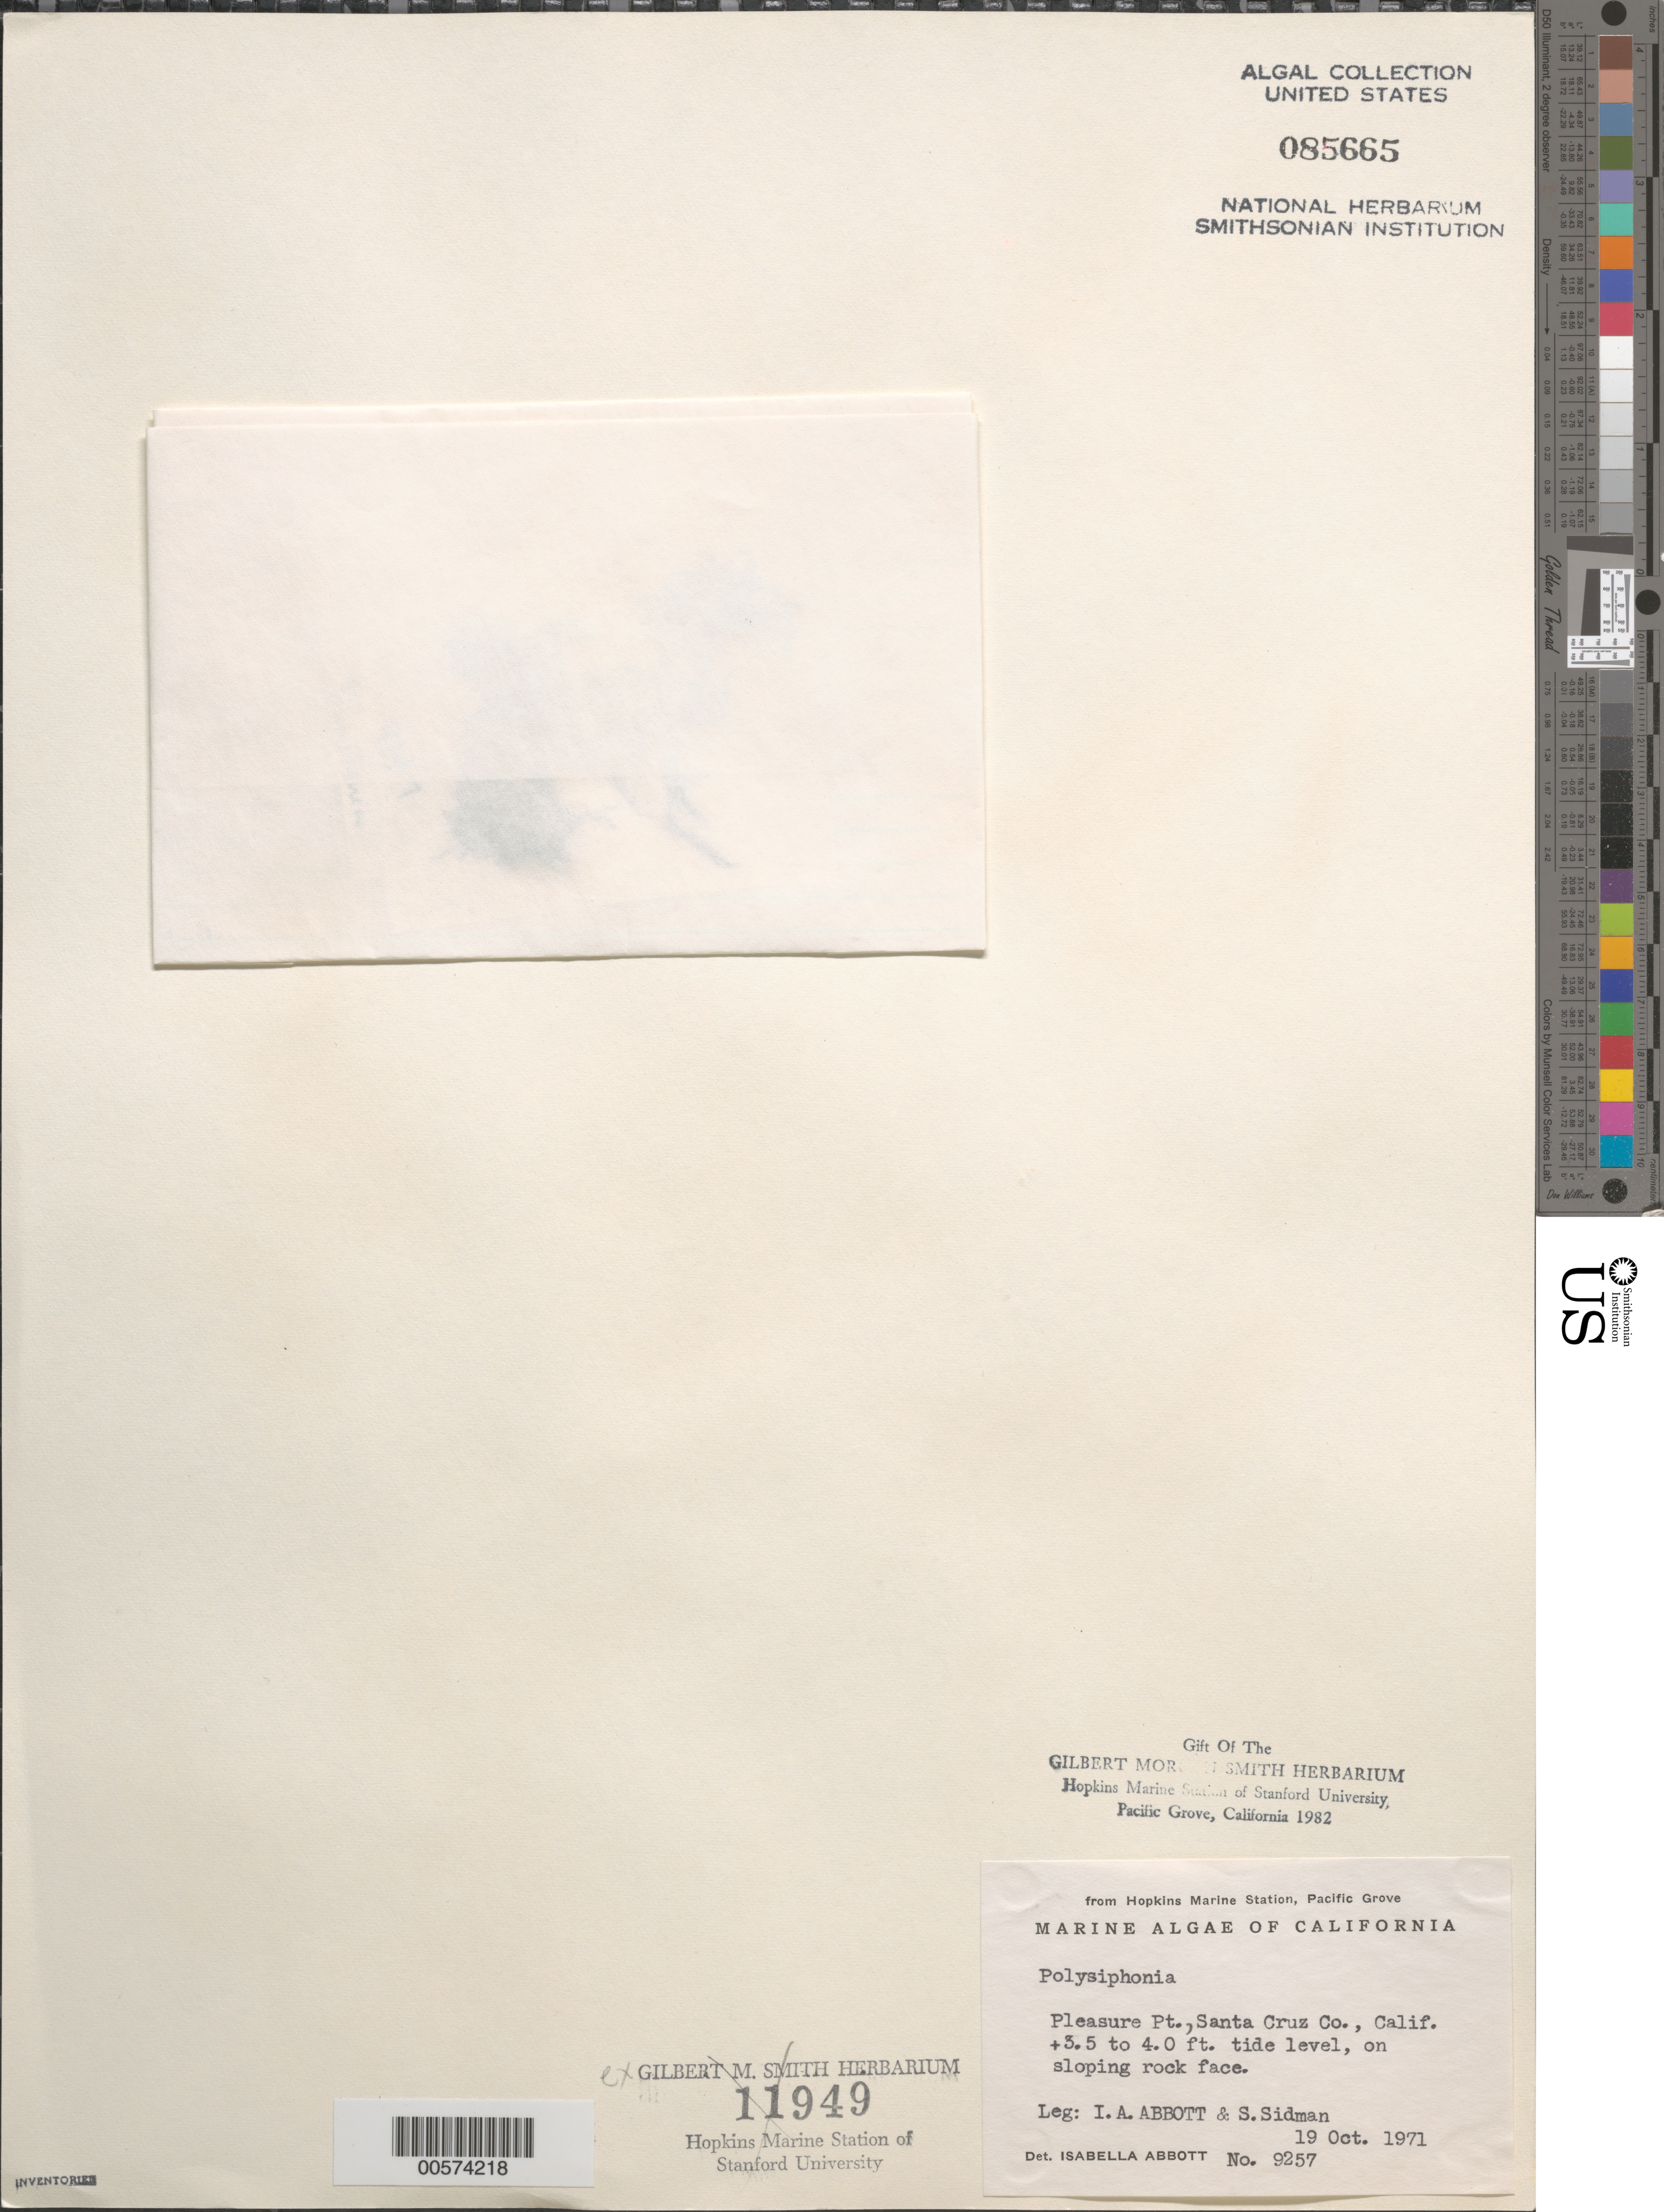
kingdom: Plantae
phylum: Rhodophyta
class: Florideophyceae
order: Ceramiales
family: Rhodomelaceae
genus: Polysiphonia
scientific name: Polysiphonia sp.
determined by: Abbott, Isabella A.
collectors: I. A. Abbott & S. Sidman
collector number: IAA 9257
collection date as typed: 19 Oct 1971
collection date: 1971-10-19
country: United States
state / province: California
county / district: Santa Cruz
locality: Pleasure Point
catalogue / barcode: US 85665